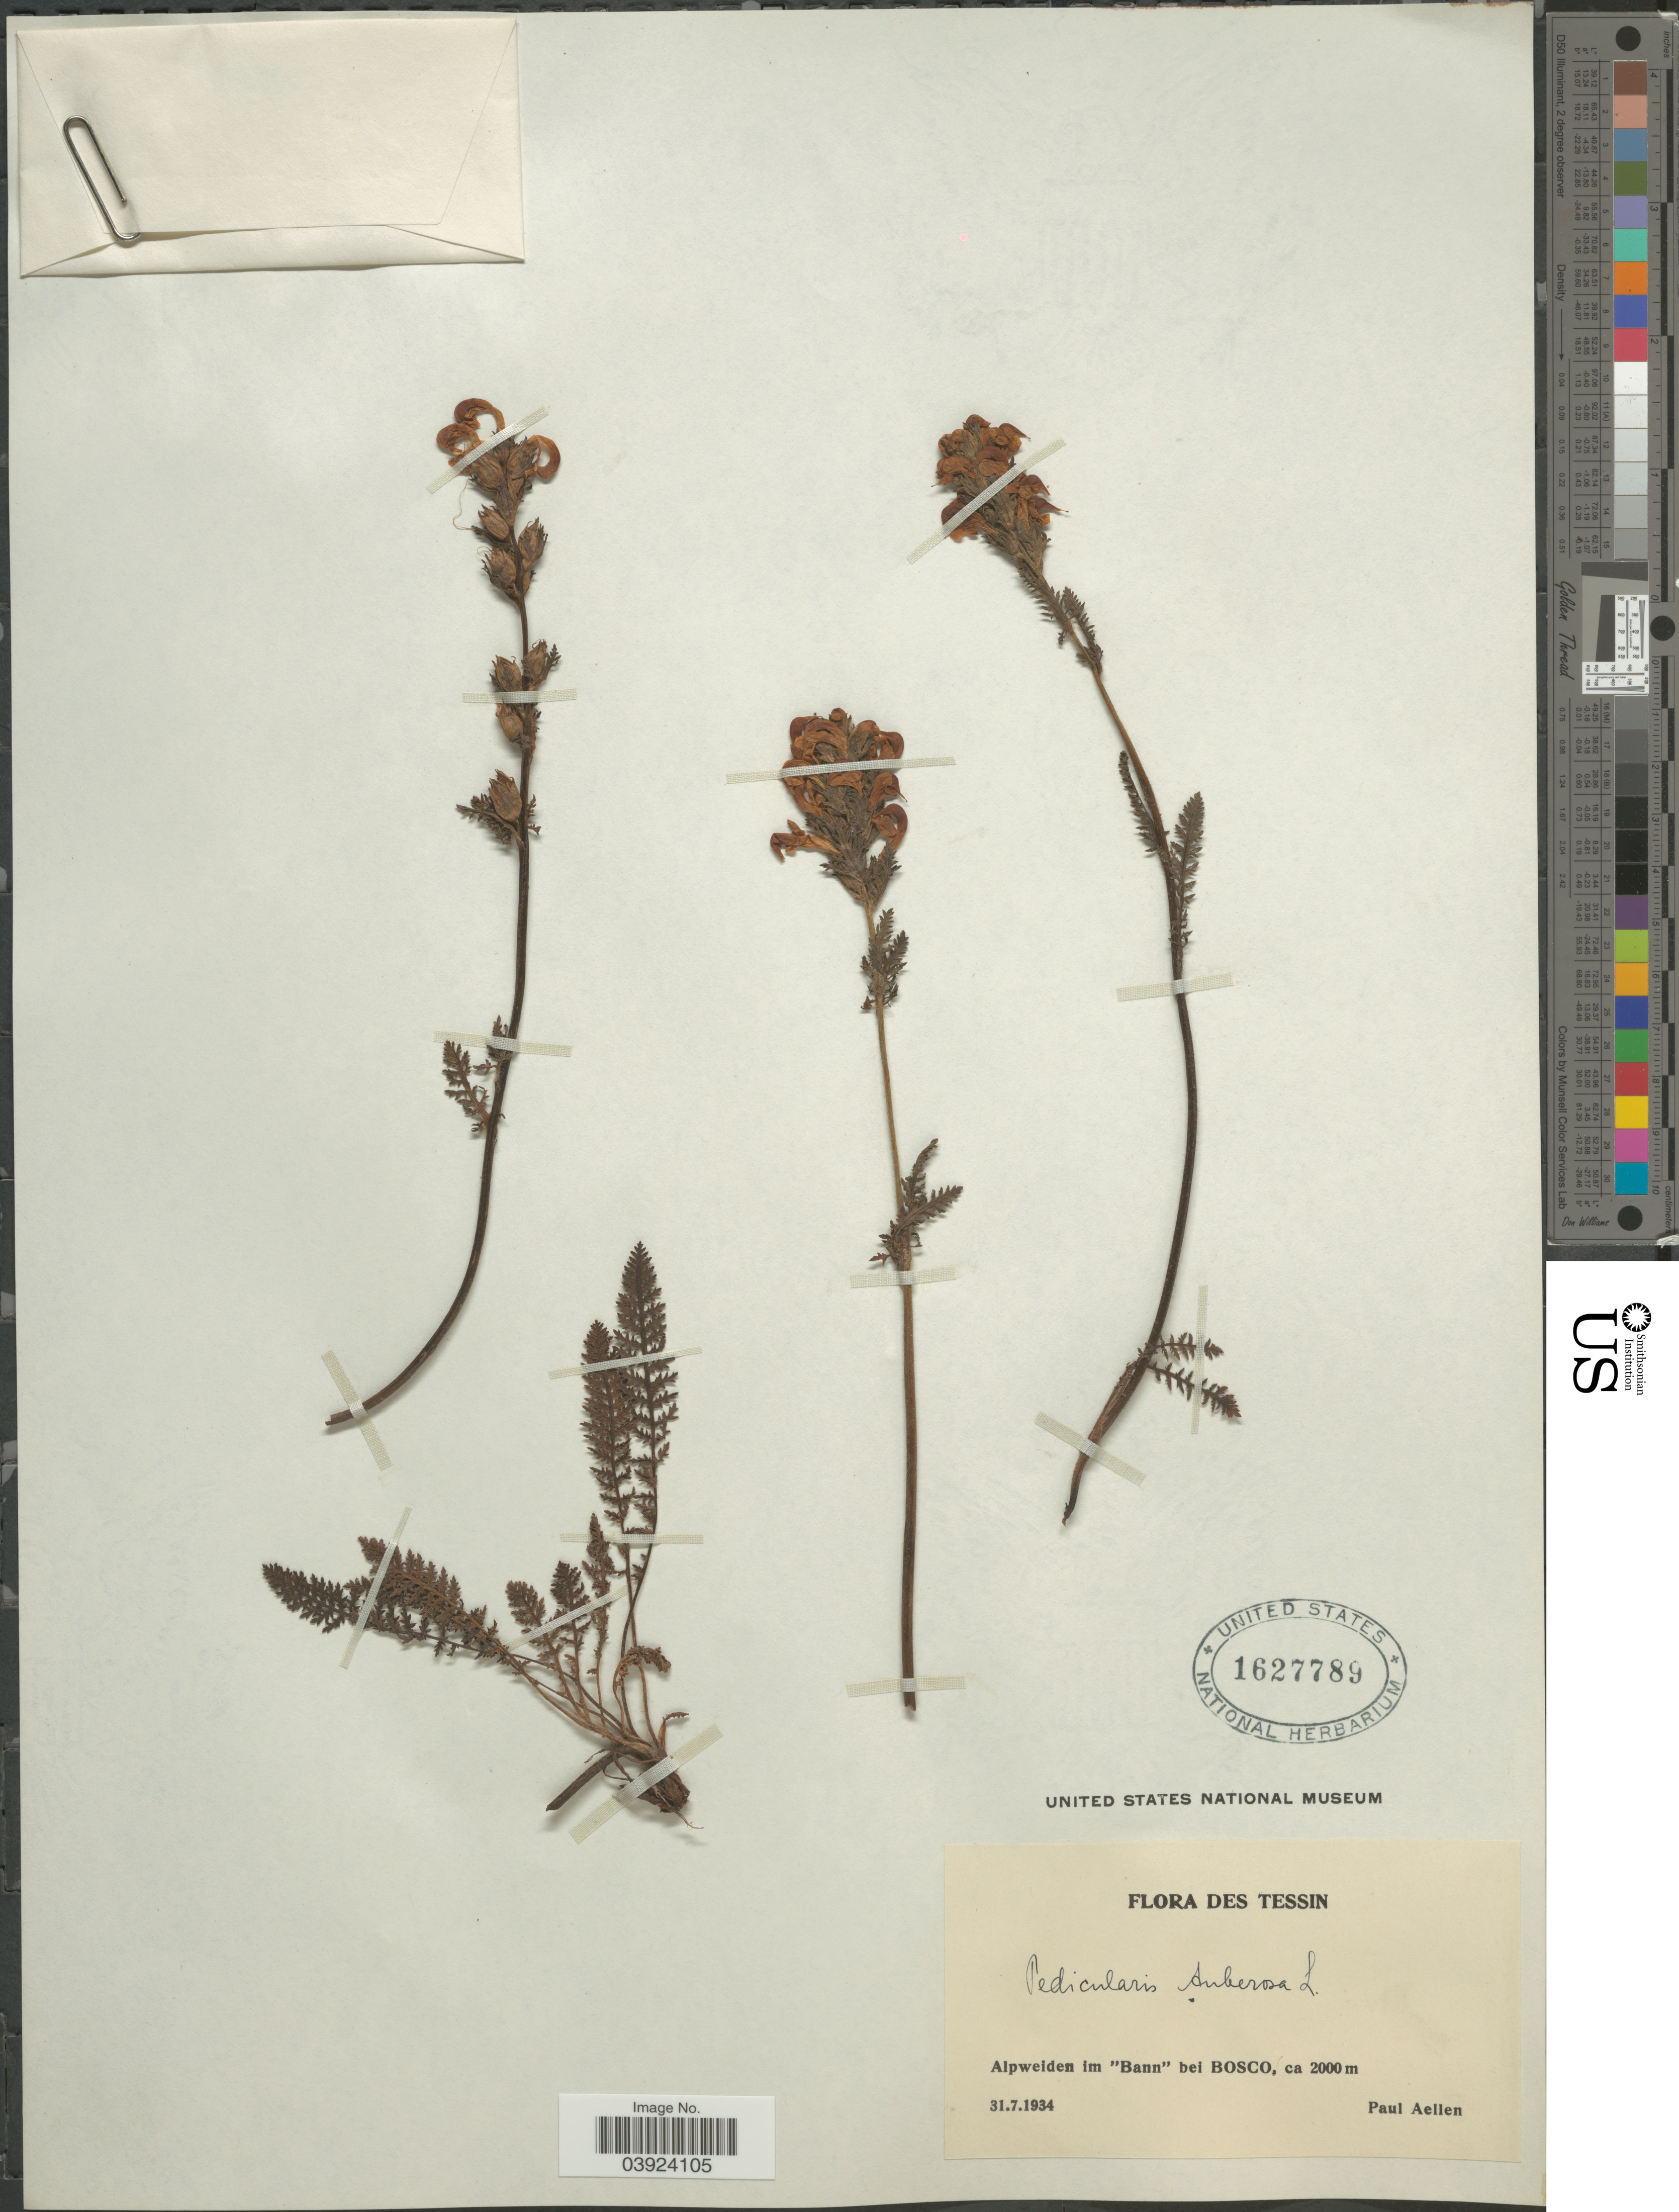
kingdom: Plantae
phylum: Tracheophyta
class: Magnoliopsida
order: Lamiales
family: Orobanchaceae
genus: Pedicularis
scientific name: Pedicularis tuberosa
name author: L.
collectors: P. Aellen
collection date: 1934-07-31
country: Switzerland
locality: Tessin. Alpweiden im "Bann" bei Bosco.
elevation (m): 2000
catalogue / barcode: US 1627789